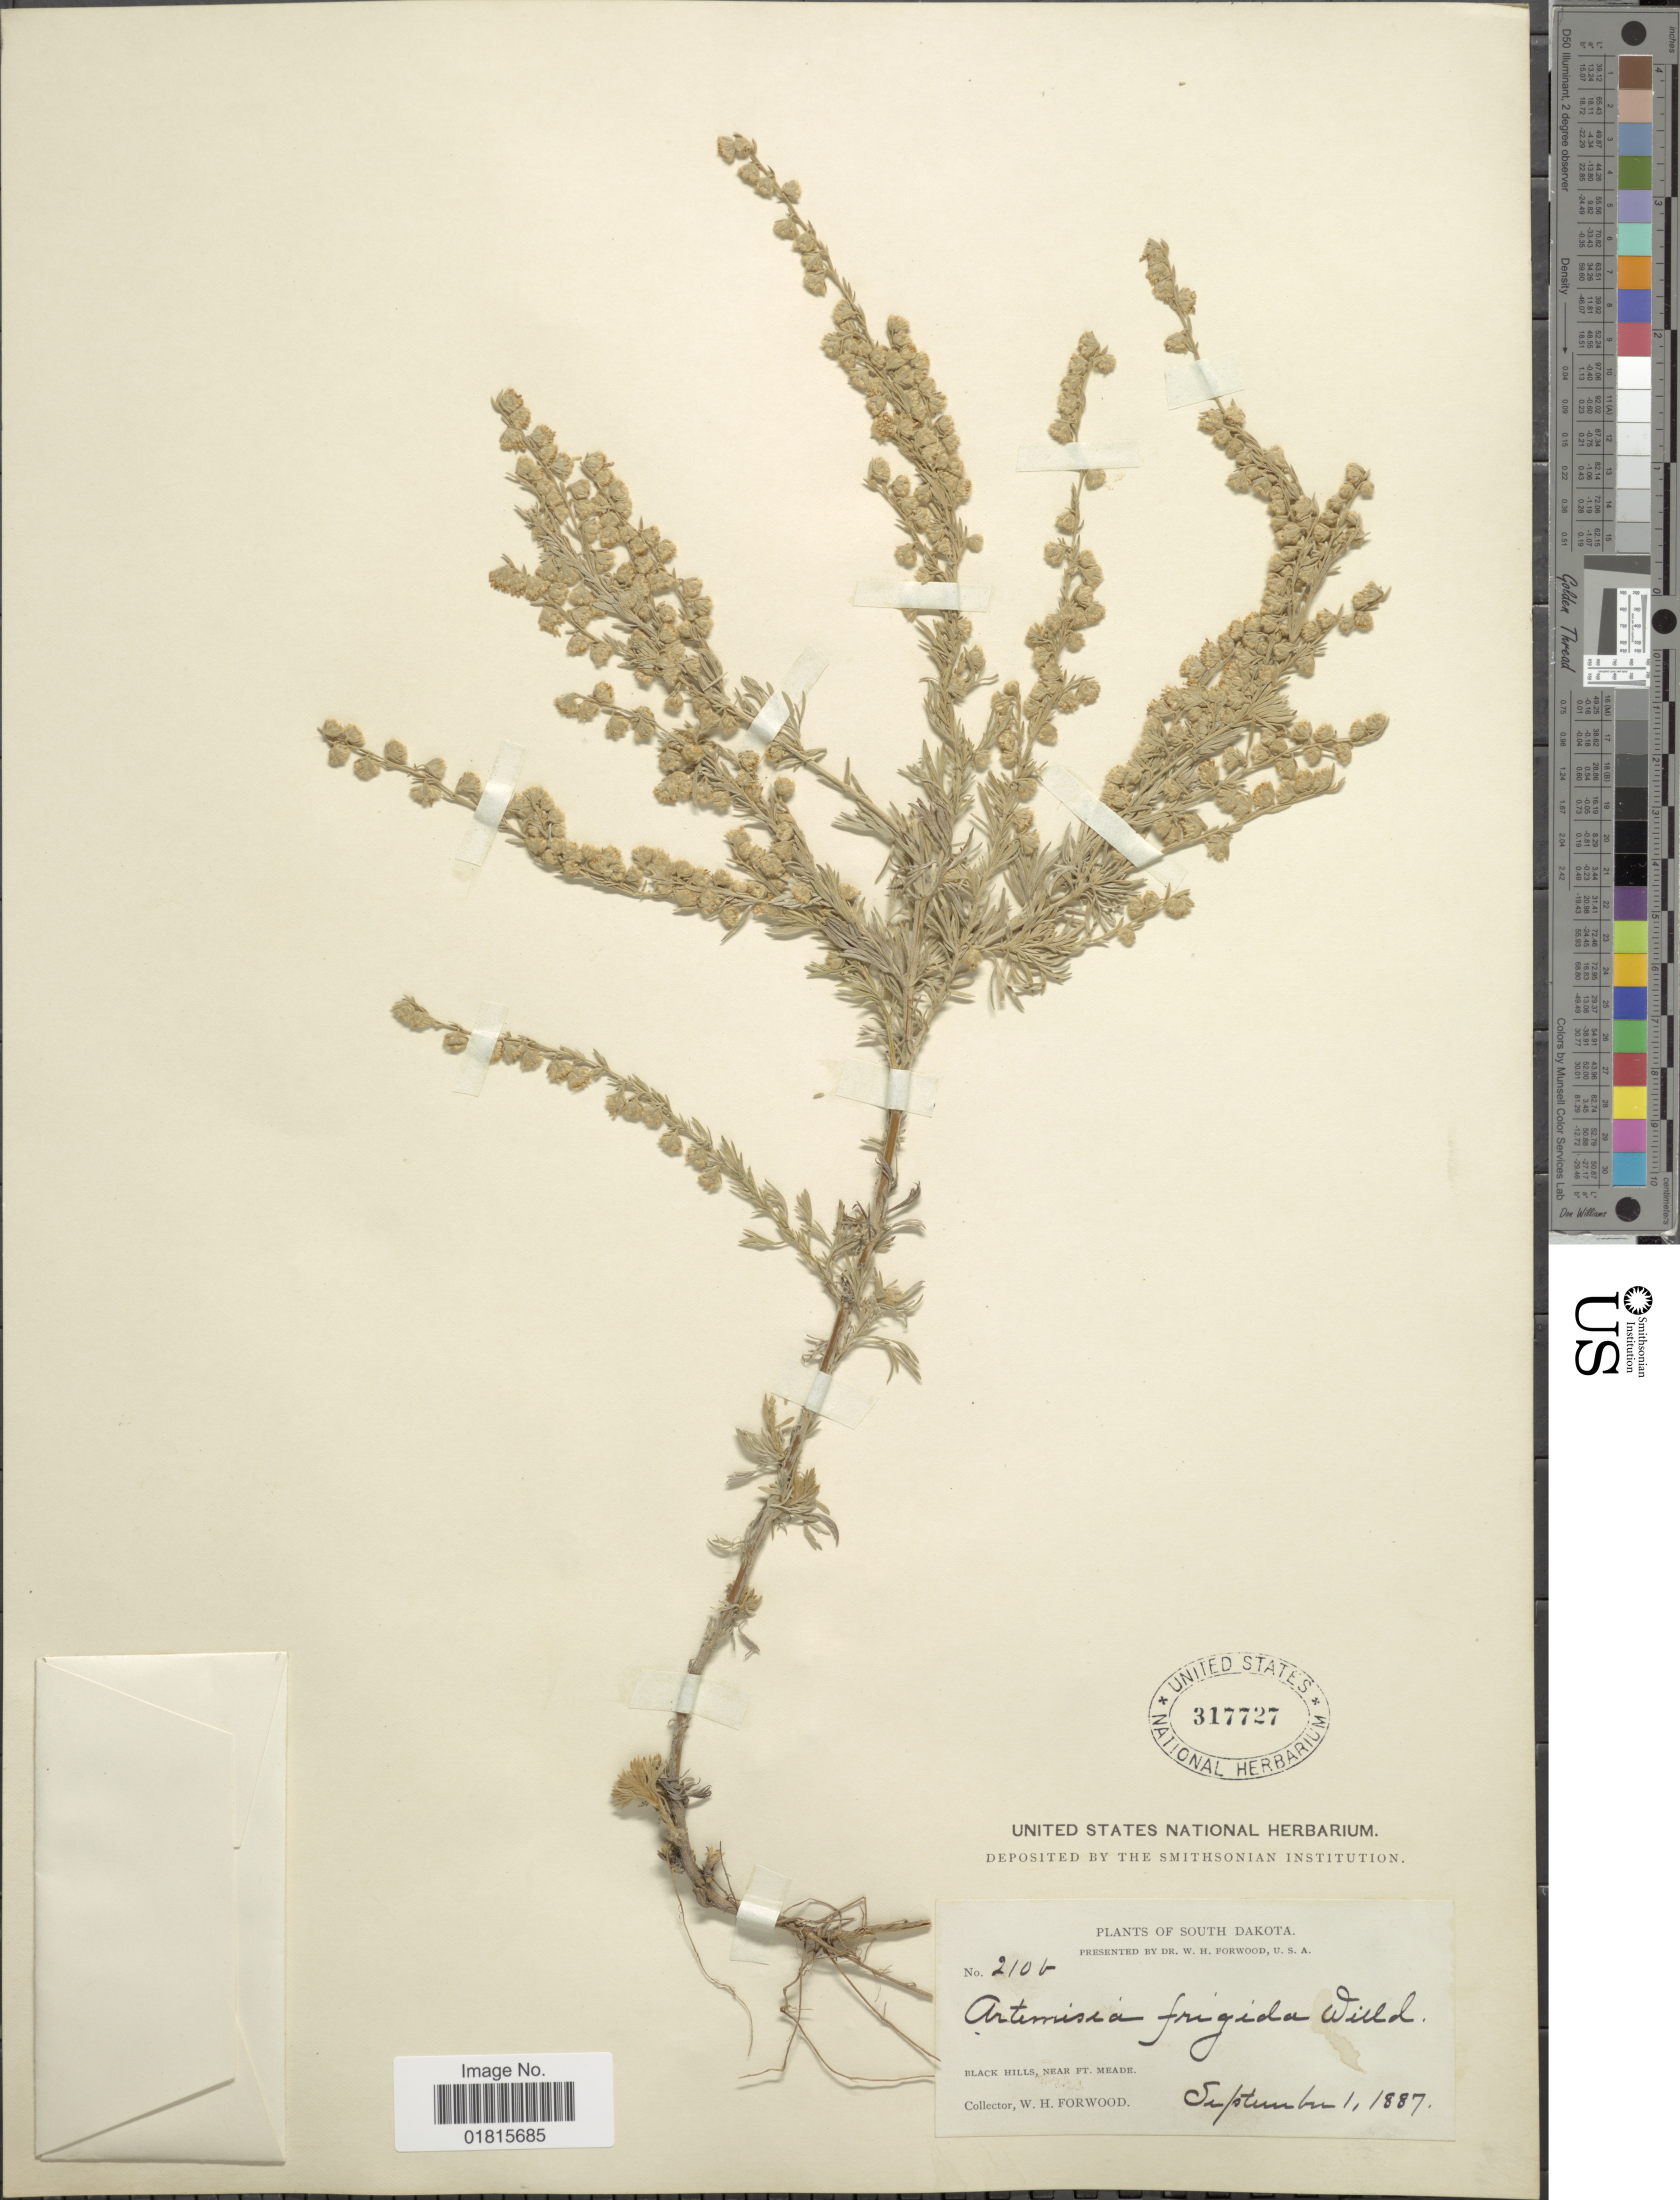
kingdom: Plantae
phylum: Tracheophyta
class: Magnoliopsida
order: Asterales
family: Asteraceae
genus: Artemisia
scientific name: Artemisia frigida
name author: Willd.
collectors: W. Forwood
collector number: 210b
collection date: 1887-09-01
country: United States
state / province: South Dakota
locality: Black Hills, near Ft. Meade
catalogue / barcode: US 317727